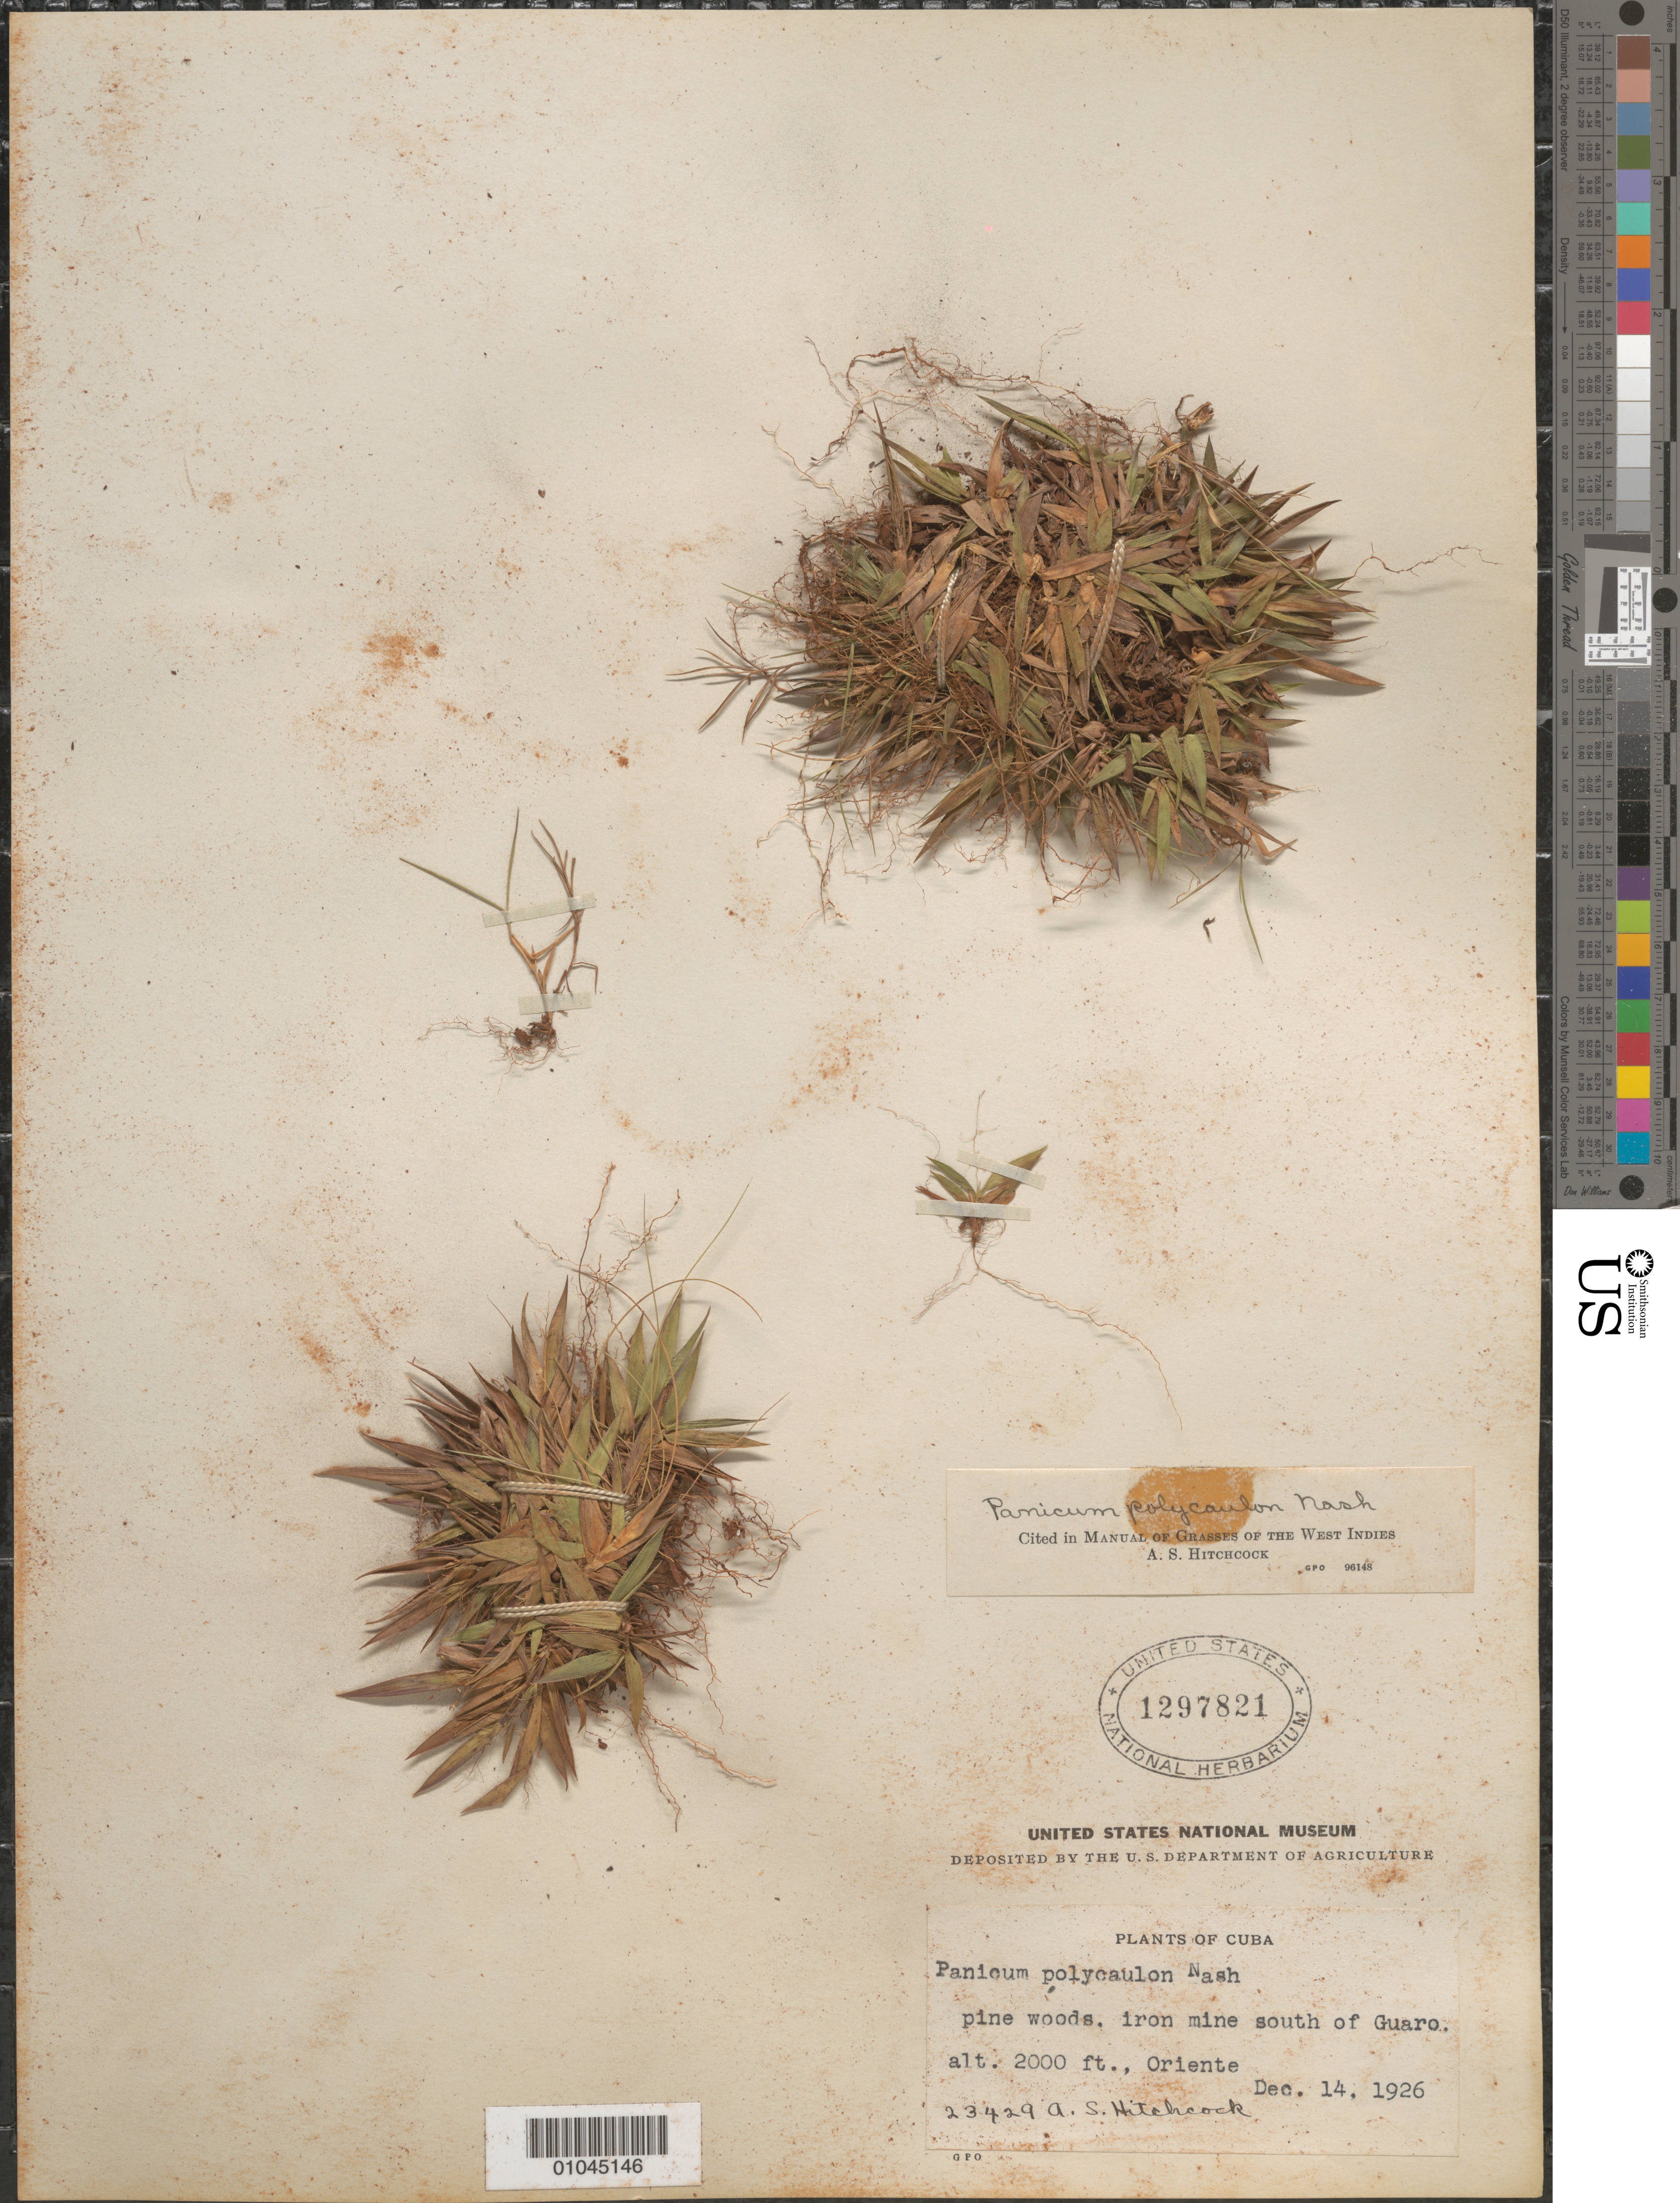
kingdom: Plantae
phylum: Tracheophyta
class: Liliopsida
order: Poales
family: Poaceae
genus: Panicum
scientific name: Panicum polycaulon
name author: Nash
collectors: A. S. Hitchcock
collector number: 23429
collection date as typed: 14 Dec 1926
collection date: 1926-12-14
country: Cuba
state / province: Oriente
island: Cuba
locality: Iron mine S of Guaro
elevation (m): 610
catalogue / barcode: US 1297821